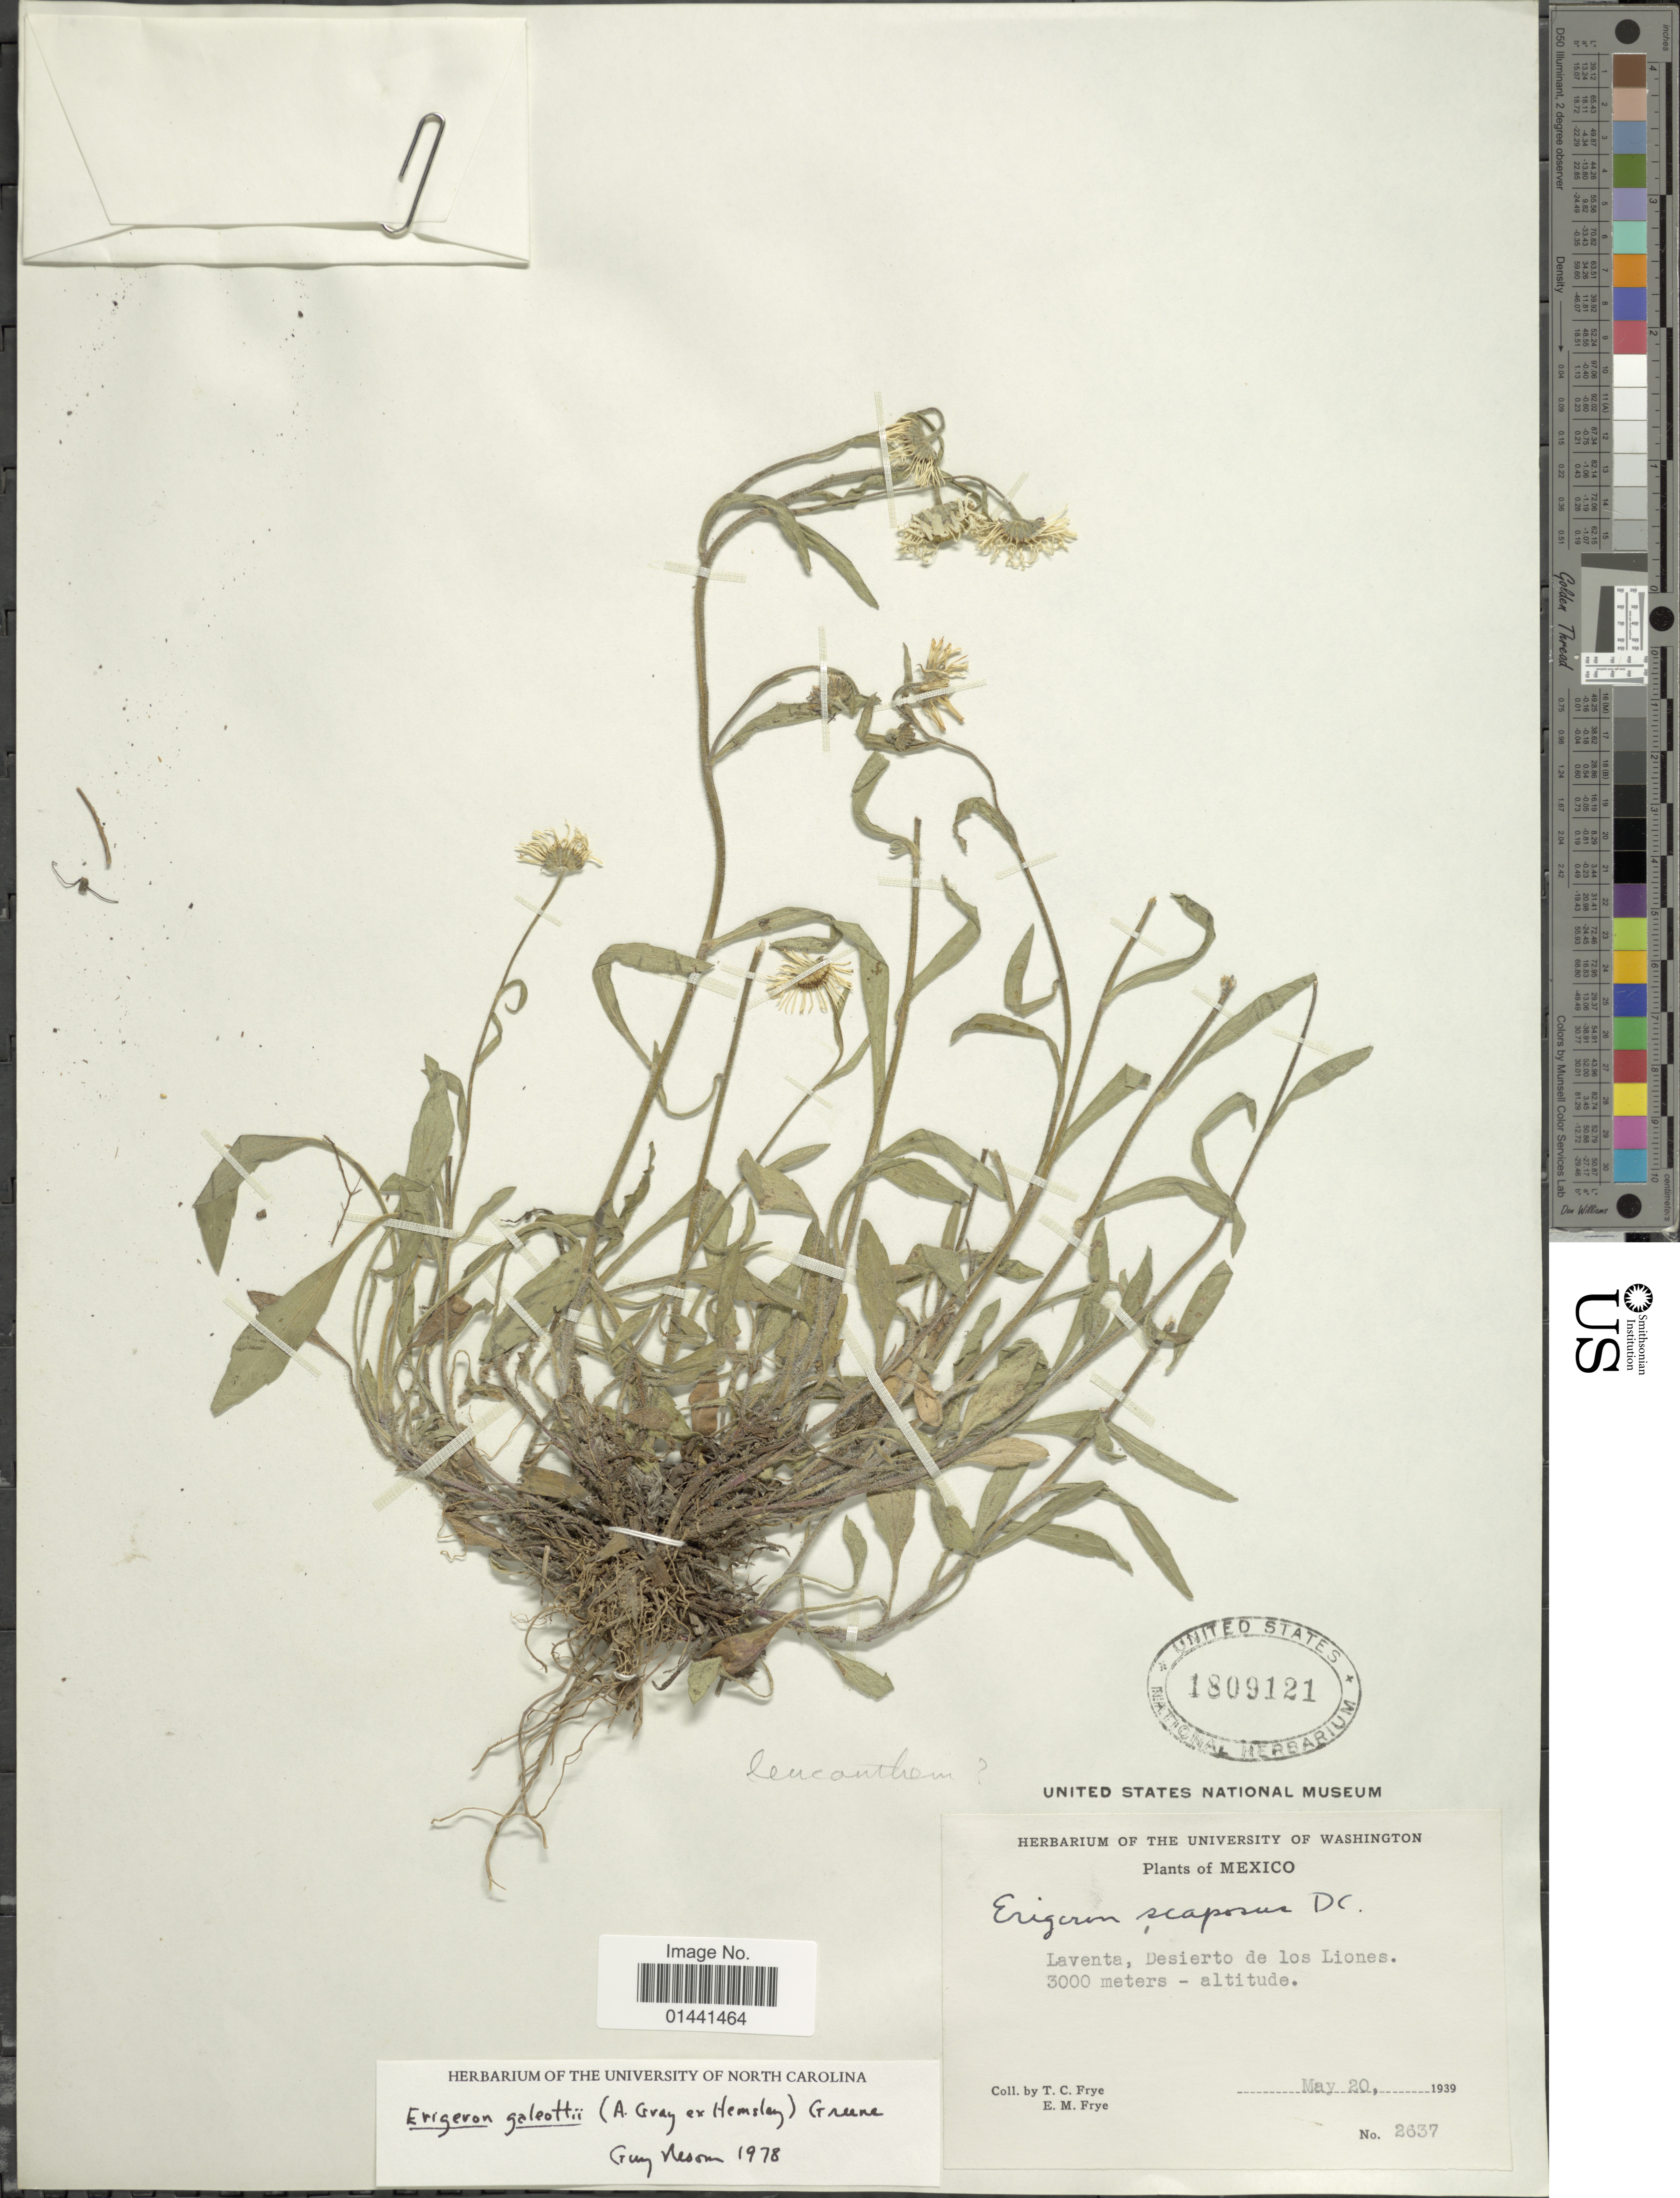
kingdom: Plantae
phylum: Tracheophyta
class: Magnoliopsida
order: Asterales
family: Asteraceae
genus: Erigeron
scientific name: Erigeron galeottii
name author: (A. Gray ex Hemsl.) Greene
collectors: T. C. Frye & E. Frye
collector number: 2637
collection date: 1939-05-20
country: Mexico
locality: Laventa, Desierto de los Liones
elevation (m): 3000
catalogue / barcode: US 1809121